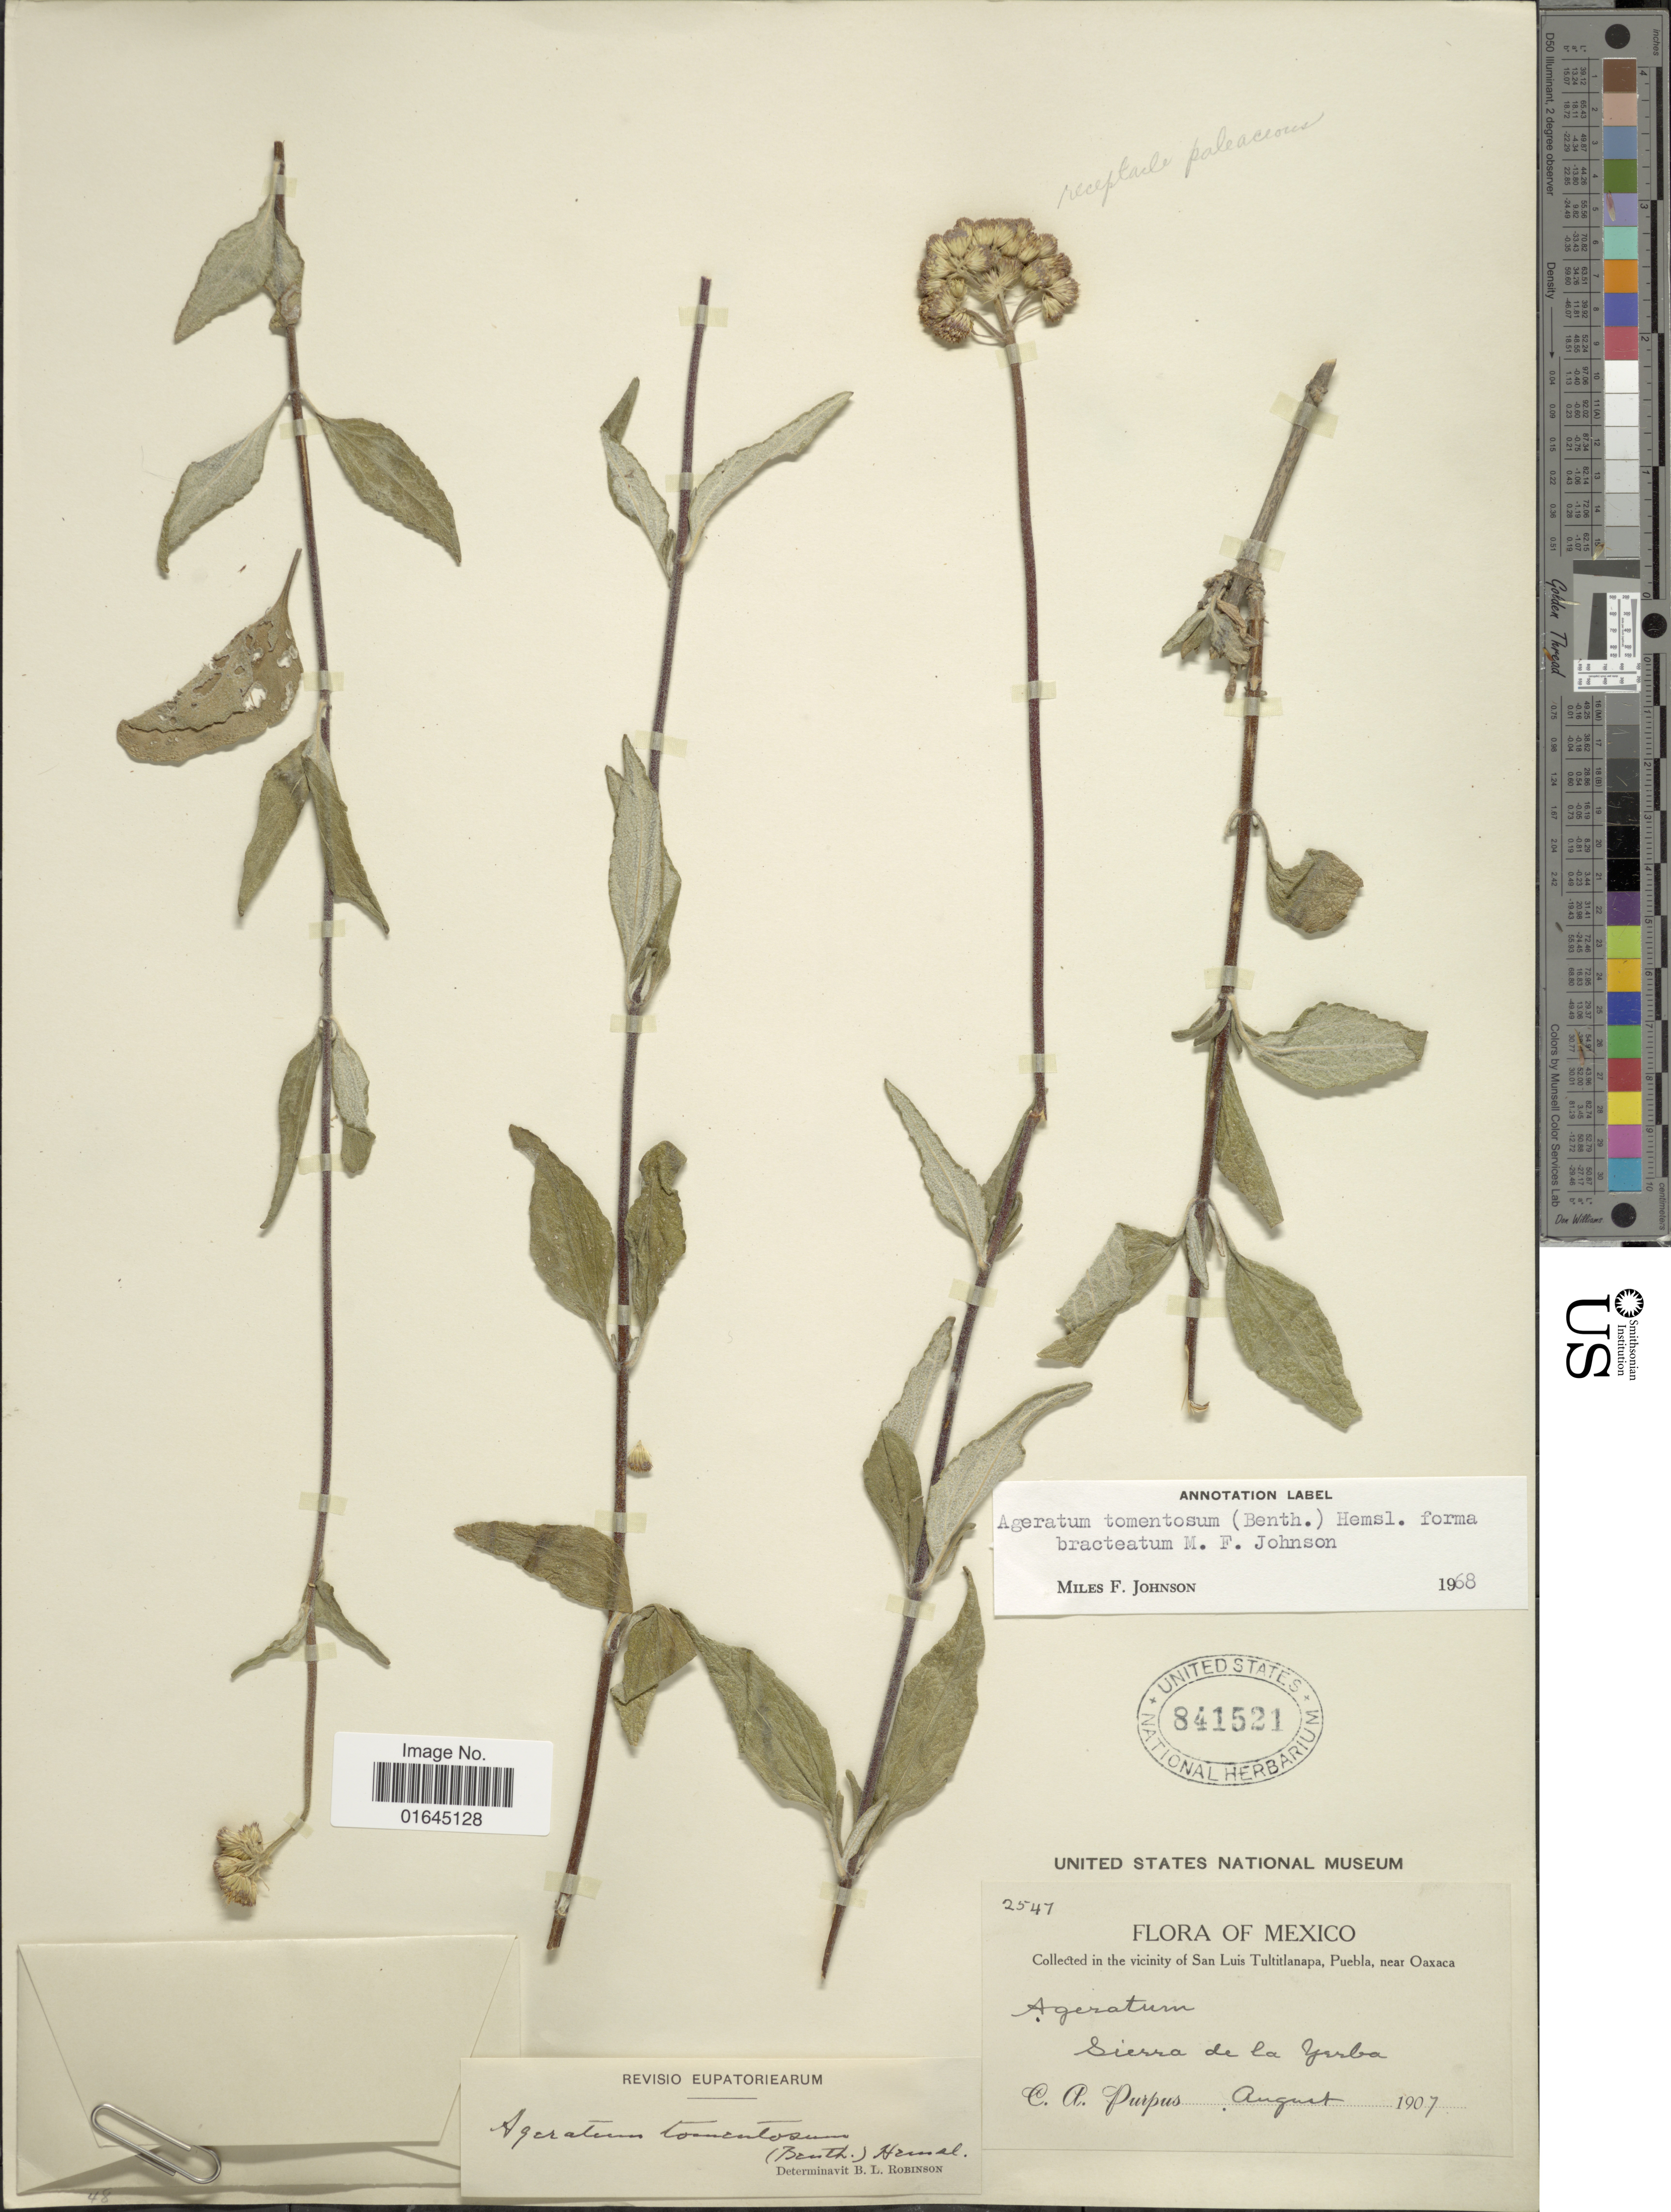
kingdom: Plantae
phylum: Tracheophyta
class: Magnoliopsida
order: Asterales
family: Asteraceae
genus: Ageratum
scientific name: Ageratum tehuacanum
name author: R.M. King & H. Rob.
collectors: C. A. Purpus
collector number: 2547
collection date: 1907-08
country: Mexico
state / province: Puebla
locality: In the vincity of San Luis Tultitlanapa, Puebla, near Oaxaca, Sierra de la yerba.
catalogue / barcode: US 841521